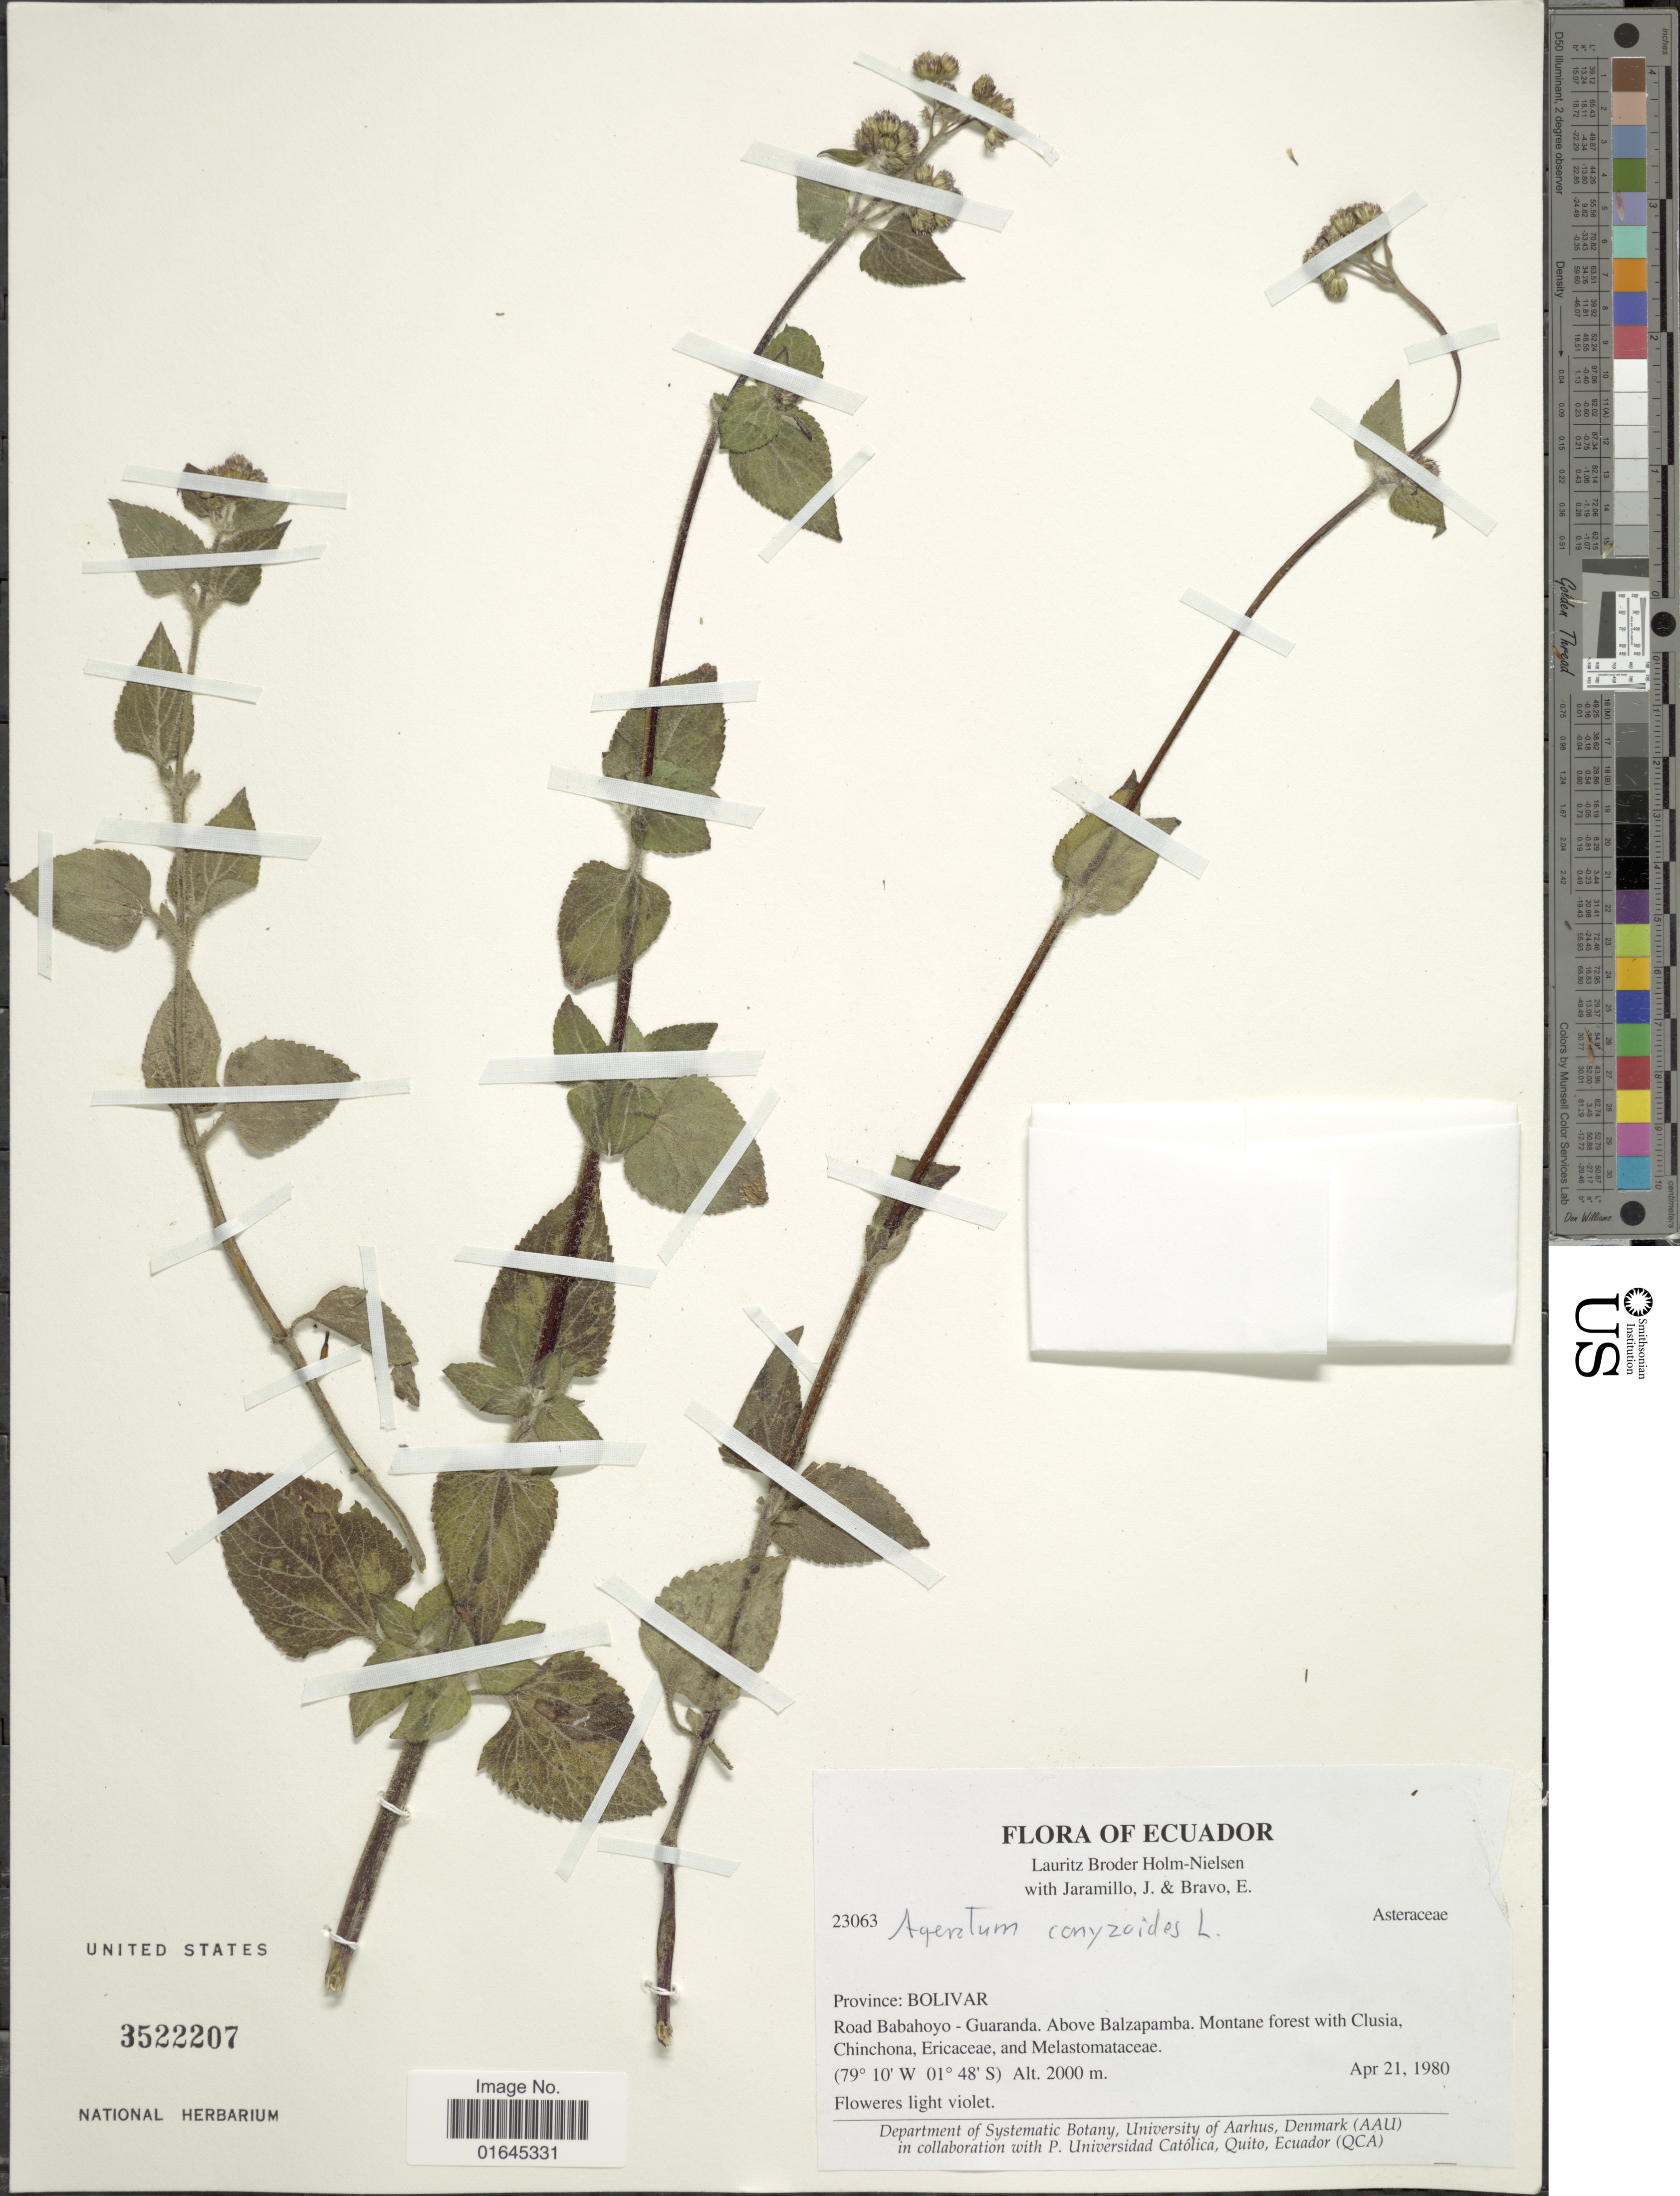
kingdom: Plantae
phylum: Tracheophyta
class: Magnoliopsida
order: Asterales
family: Asteraceae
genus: Ageratum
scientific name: Ageratum conyzoides subsp. conyzoides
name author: L.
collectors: L. B. Holm-Nielsen, J. Jaramillo & E. Bravo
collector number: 23063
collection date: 1980-04-21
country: Ecuador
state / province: Bolívar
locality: Road Babahoyo - Guaranda. Above Balzapamba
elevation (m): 2000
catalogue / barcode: US 3522207